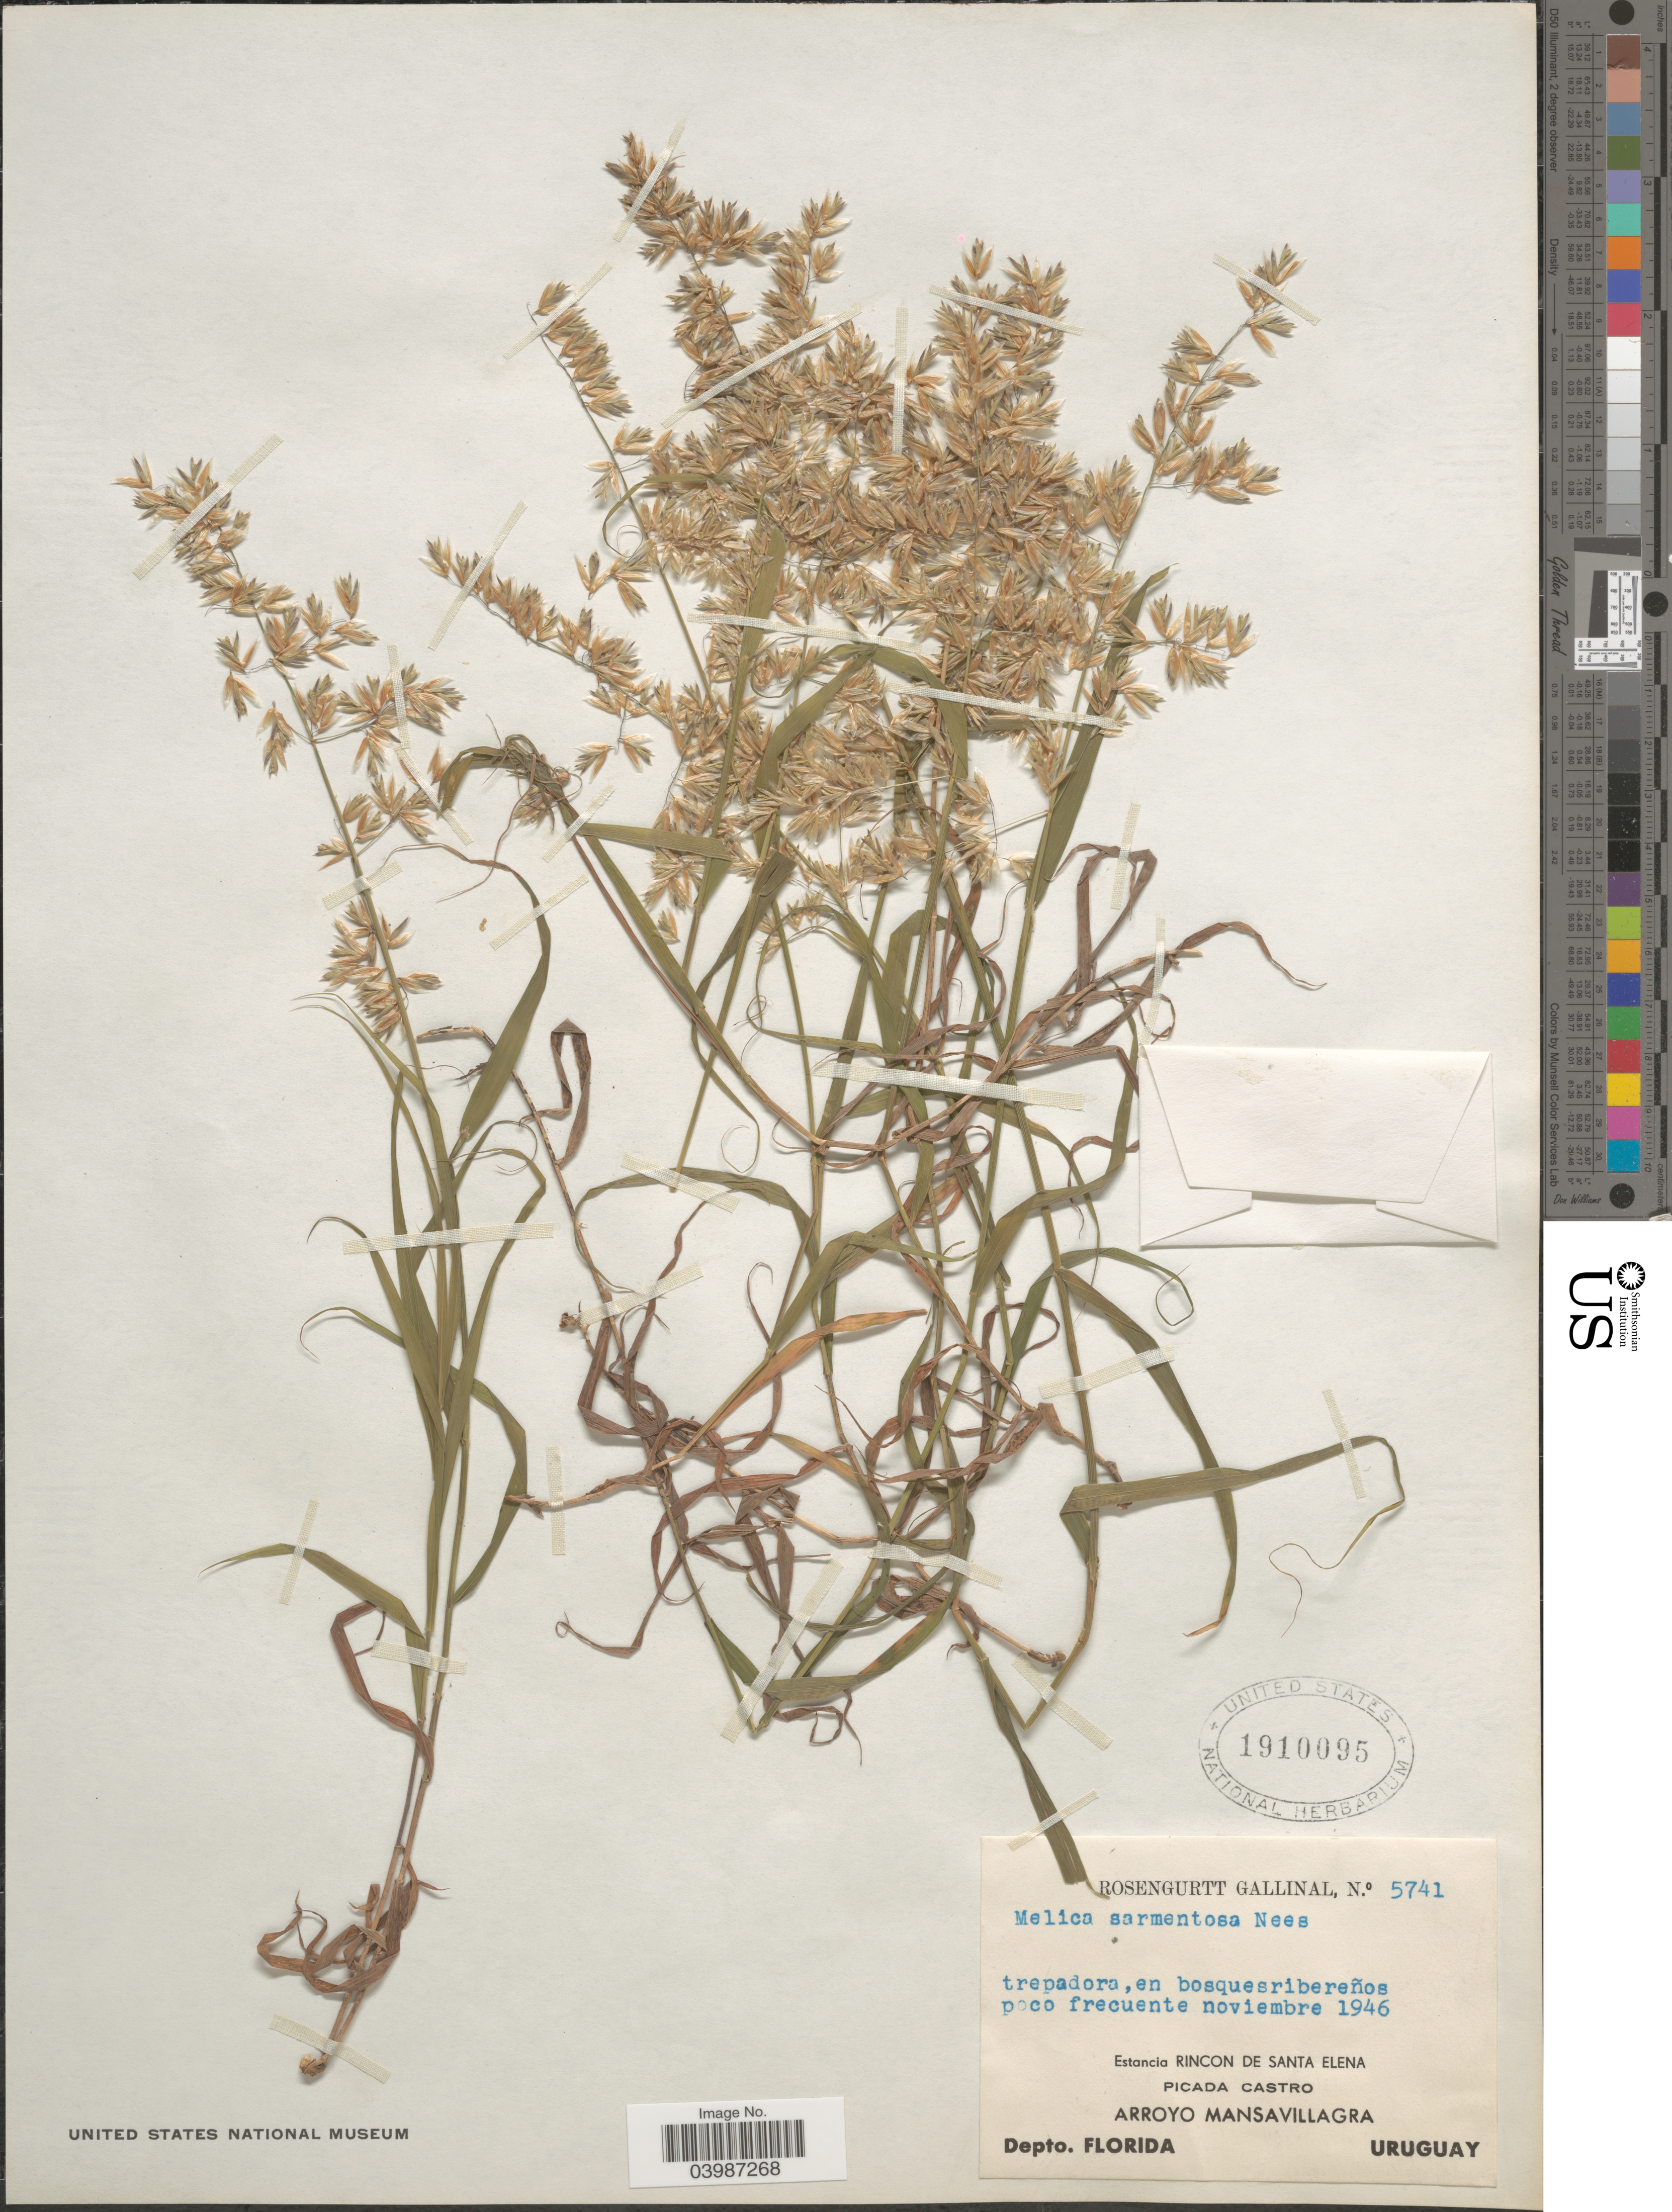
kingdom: Plantae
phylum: Tracheophyta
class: Liliopsida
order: Poales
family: Poaceae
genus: Melica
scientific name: Melica sarmentosa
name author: Nees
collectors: R. Gallinal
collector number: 5741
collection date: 1946-11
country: Uruguay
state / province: Florida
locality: Estancia Rincon De Santa Elena. Picada Castro. Arroyo Mansavillagra. Depto. Florida.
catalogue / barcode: US 1910095